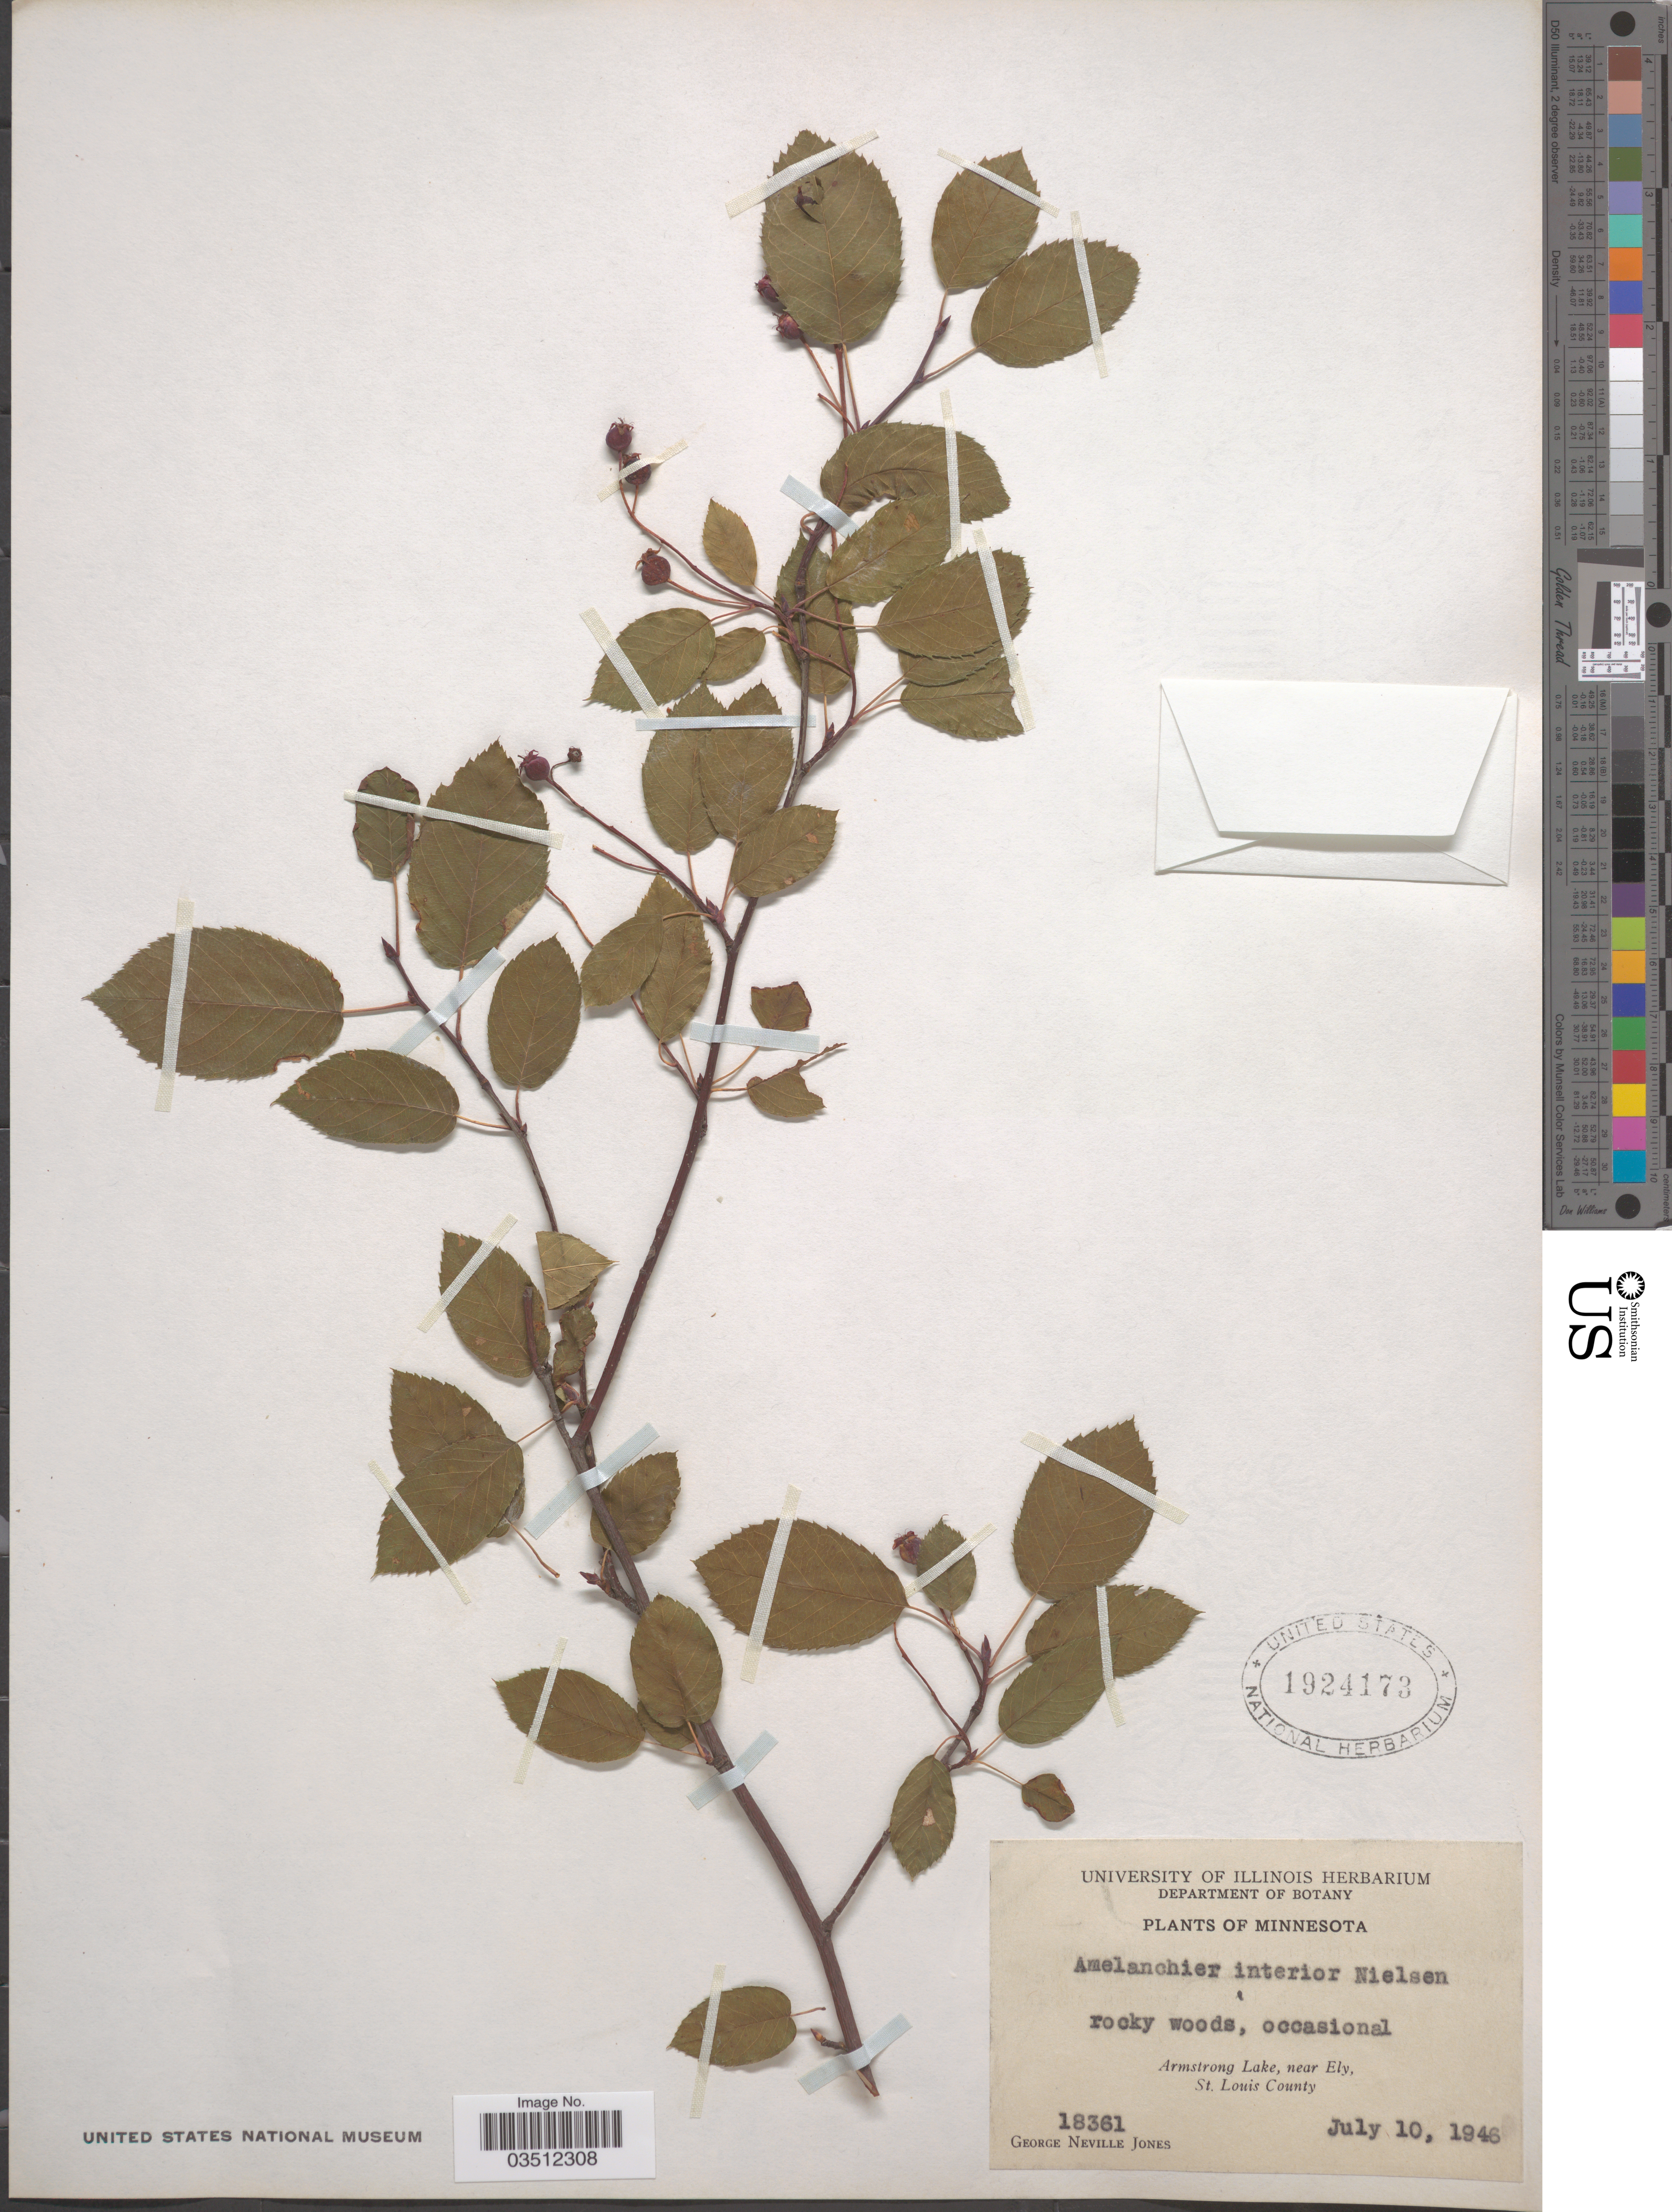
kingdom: Plantae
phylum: Tracheophyta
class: Magnoliopsida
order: Rosales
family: Rosaceae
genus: Amelanchier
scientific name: Amelanchier interior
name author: E.L. Nielsen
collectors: G. N. Jones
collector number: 18361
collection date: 1946-07-10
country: United States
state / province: Minnesota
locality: Armstrong Lake, near Ely, St. Louis County.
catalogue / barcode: US 1924173